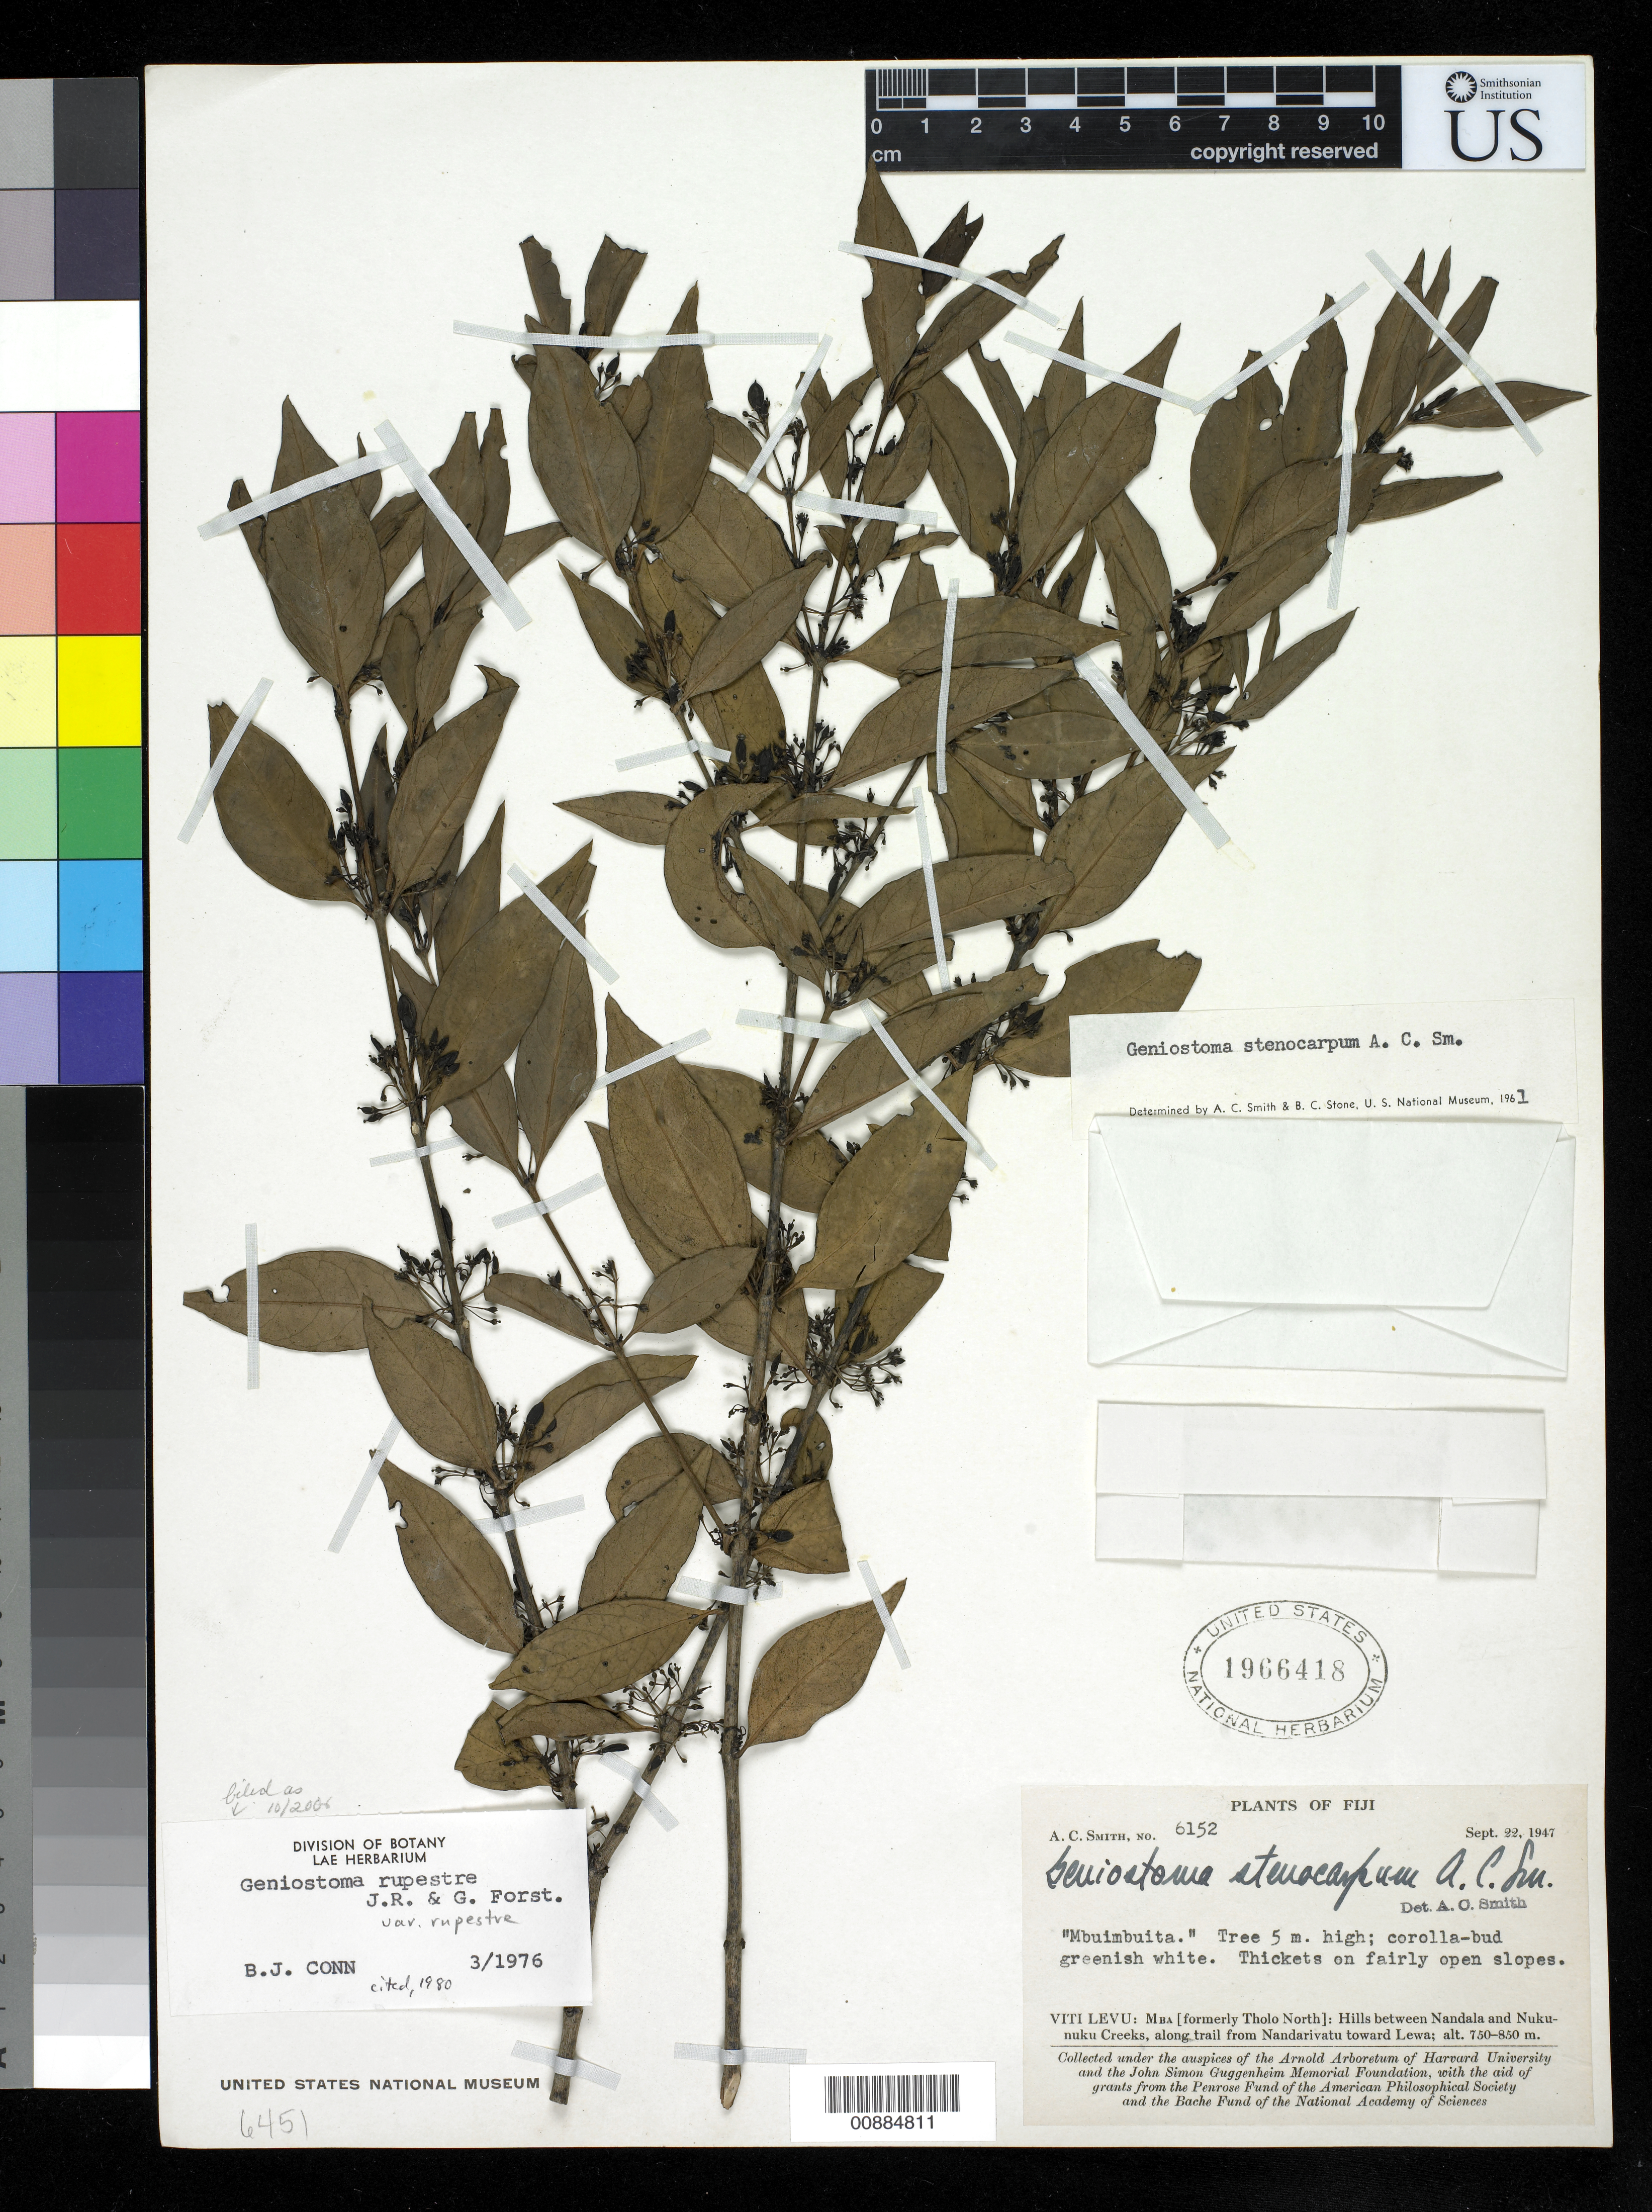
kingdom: Plantae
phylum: Tracheophyta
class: Magnoliopsida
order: Gentianales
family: Loganiaceae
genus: Geniostoma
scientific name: Geniostoma rupestre var. rupestre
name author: J.R. Forst. & G. Forst.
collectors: C. A. Smith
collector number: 6152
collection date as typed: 22 Sep 1947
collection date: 1947-09-22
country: Fiji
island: Viti Levu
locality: Mba [formerly Tholo N.]: Hills between Nandala and Nukunuku Creeks, along trail from Nandarivatu toward Lewa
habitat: Thickets on fairly open slopes.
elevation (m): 750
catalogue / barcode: US 1966418